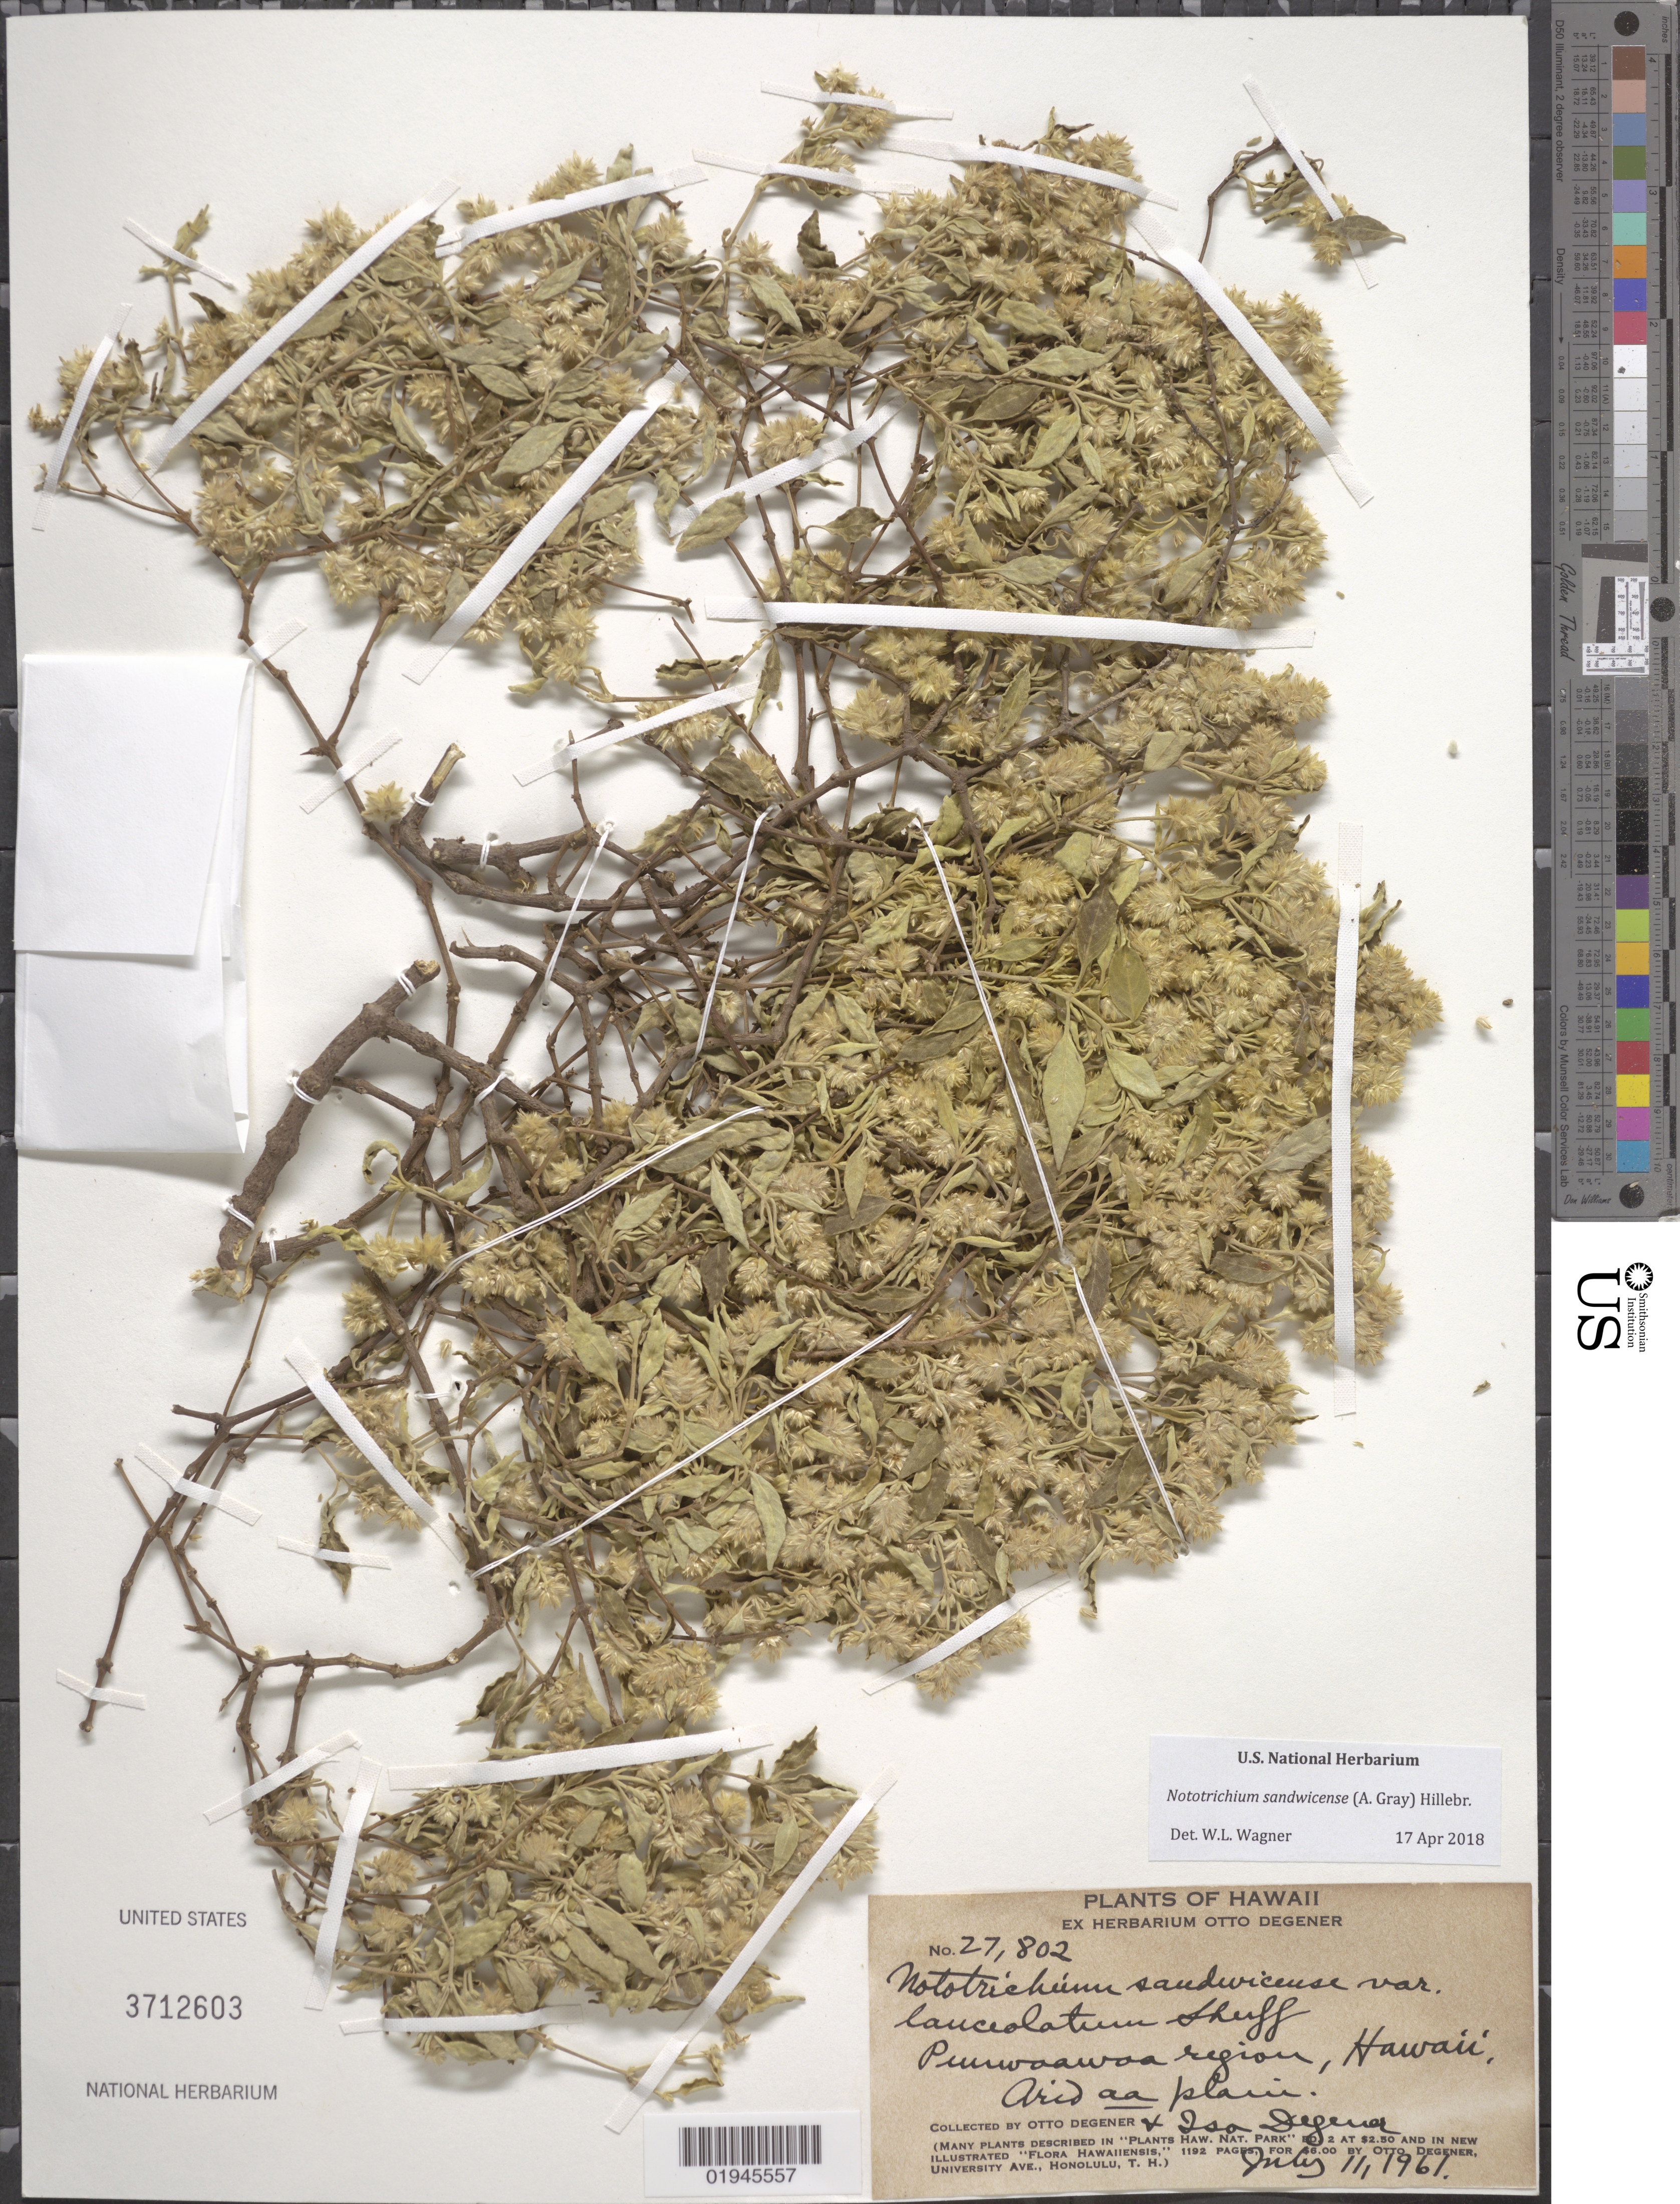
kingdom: Plantae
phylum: Tracheophyta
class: Magnoliopsida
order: Caryophyllales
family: Amaranthaceae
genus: Achyranthes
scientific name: Achyranthes sandwicensis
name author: (A. Gray) Di Vincenzo et al.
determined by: Wagner, W. L., (BOT), Smithsonian Institution - National Museum of Natural History (UNITED STATES)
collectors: O. Degener & I. Degener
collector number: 27802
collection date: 1961-07-11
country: United States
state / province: Hawaii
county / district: Hawaii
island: Hawaii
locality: Puuwaawaa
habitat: Arid plain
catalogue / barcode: US 3712603